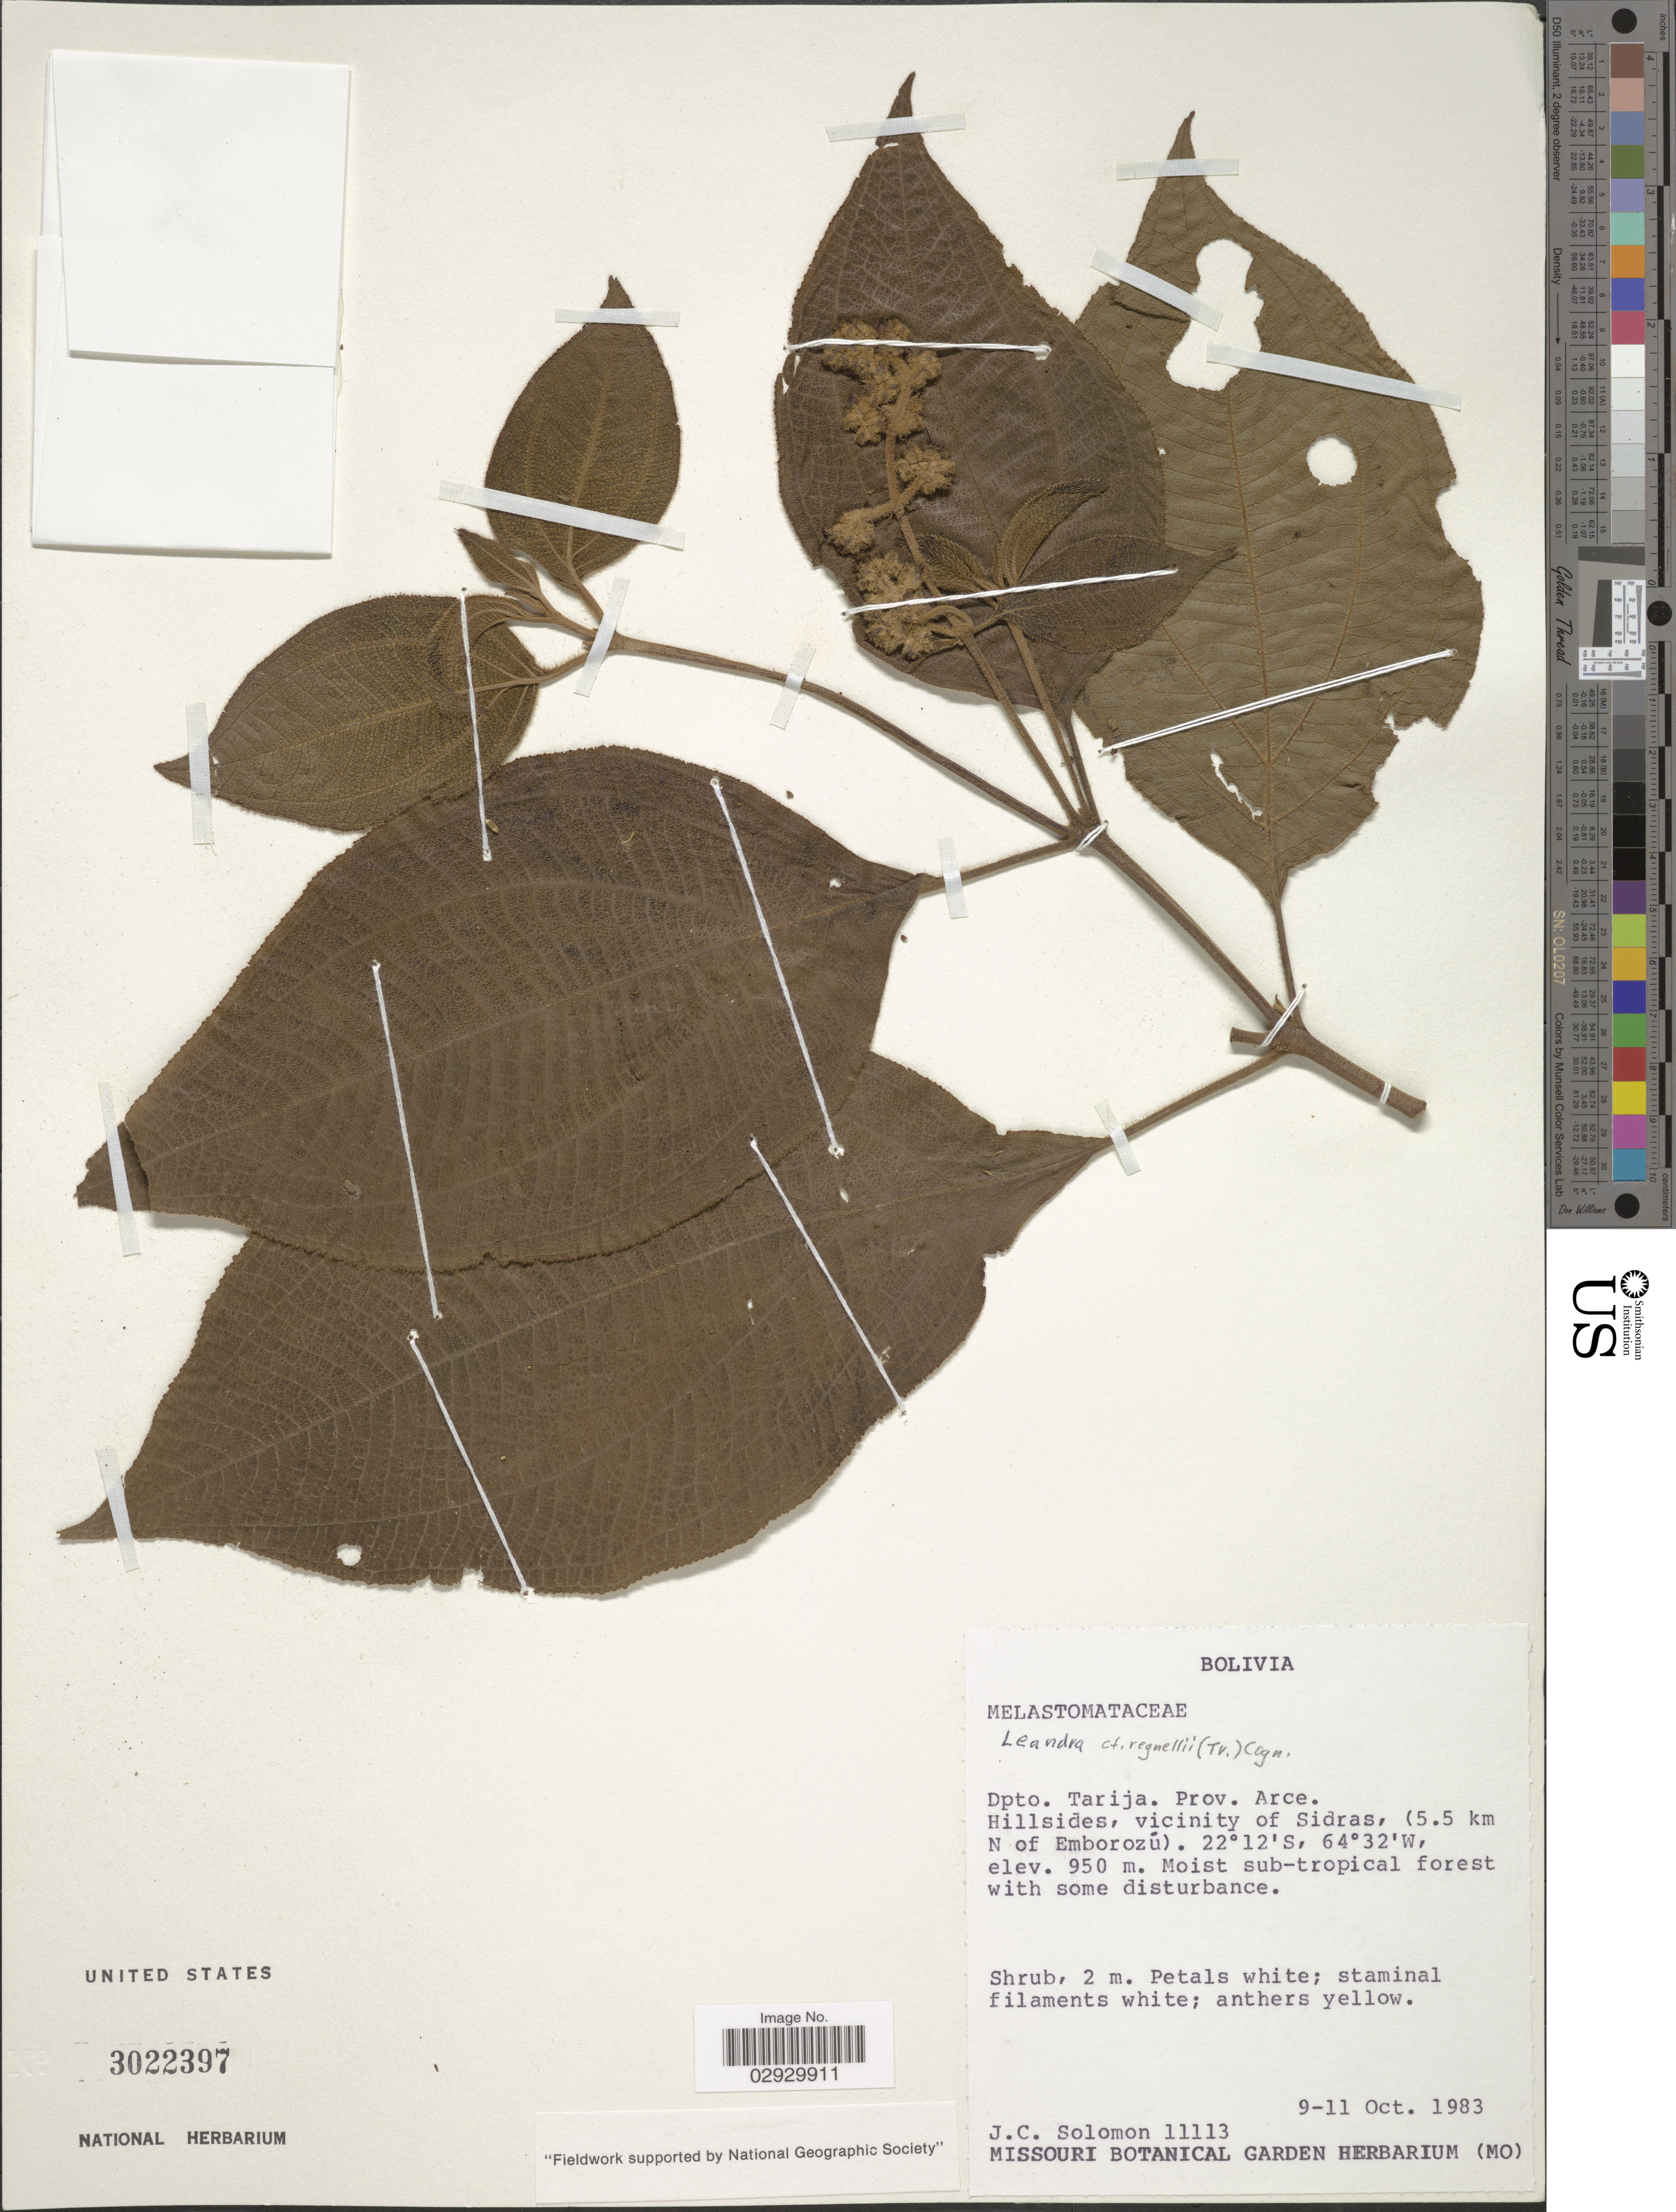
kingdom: Plantae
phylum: Tracheophyta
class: Magnoliopsida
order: Myrtales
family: Melastomataceae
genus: Leandra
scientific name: Leandra regnellii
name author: (Triana) Cogn.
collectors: J. C. Solomon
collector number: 11113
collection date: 1983-10-09/1983-10-11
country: Bolivia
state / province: Tarija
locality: Dpto. Tarija. Prov. Arce. Hillsides, vicinity of Sidras, (5.5 km N of Emborozú).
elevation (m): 950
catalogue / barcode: US 3022397